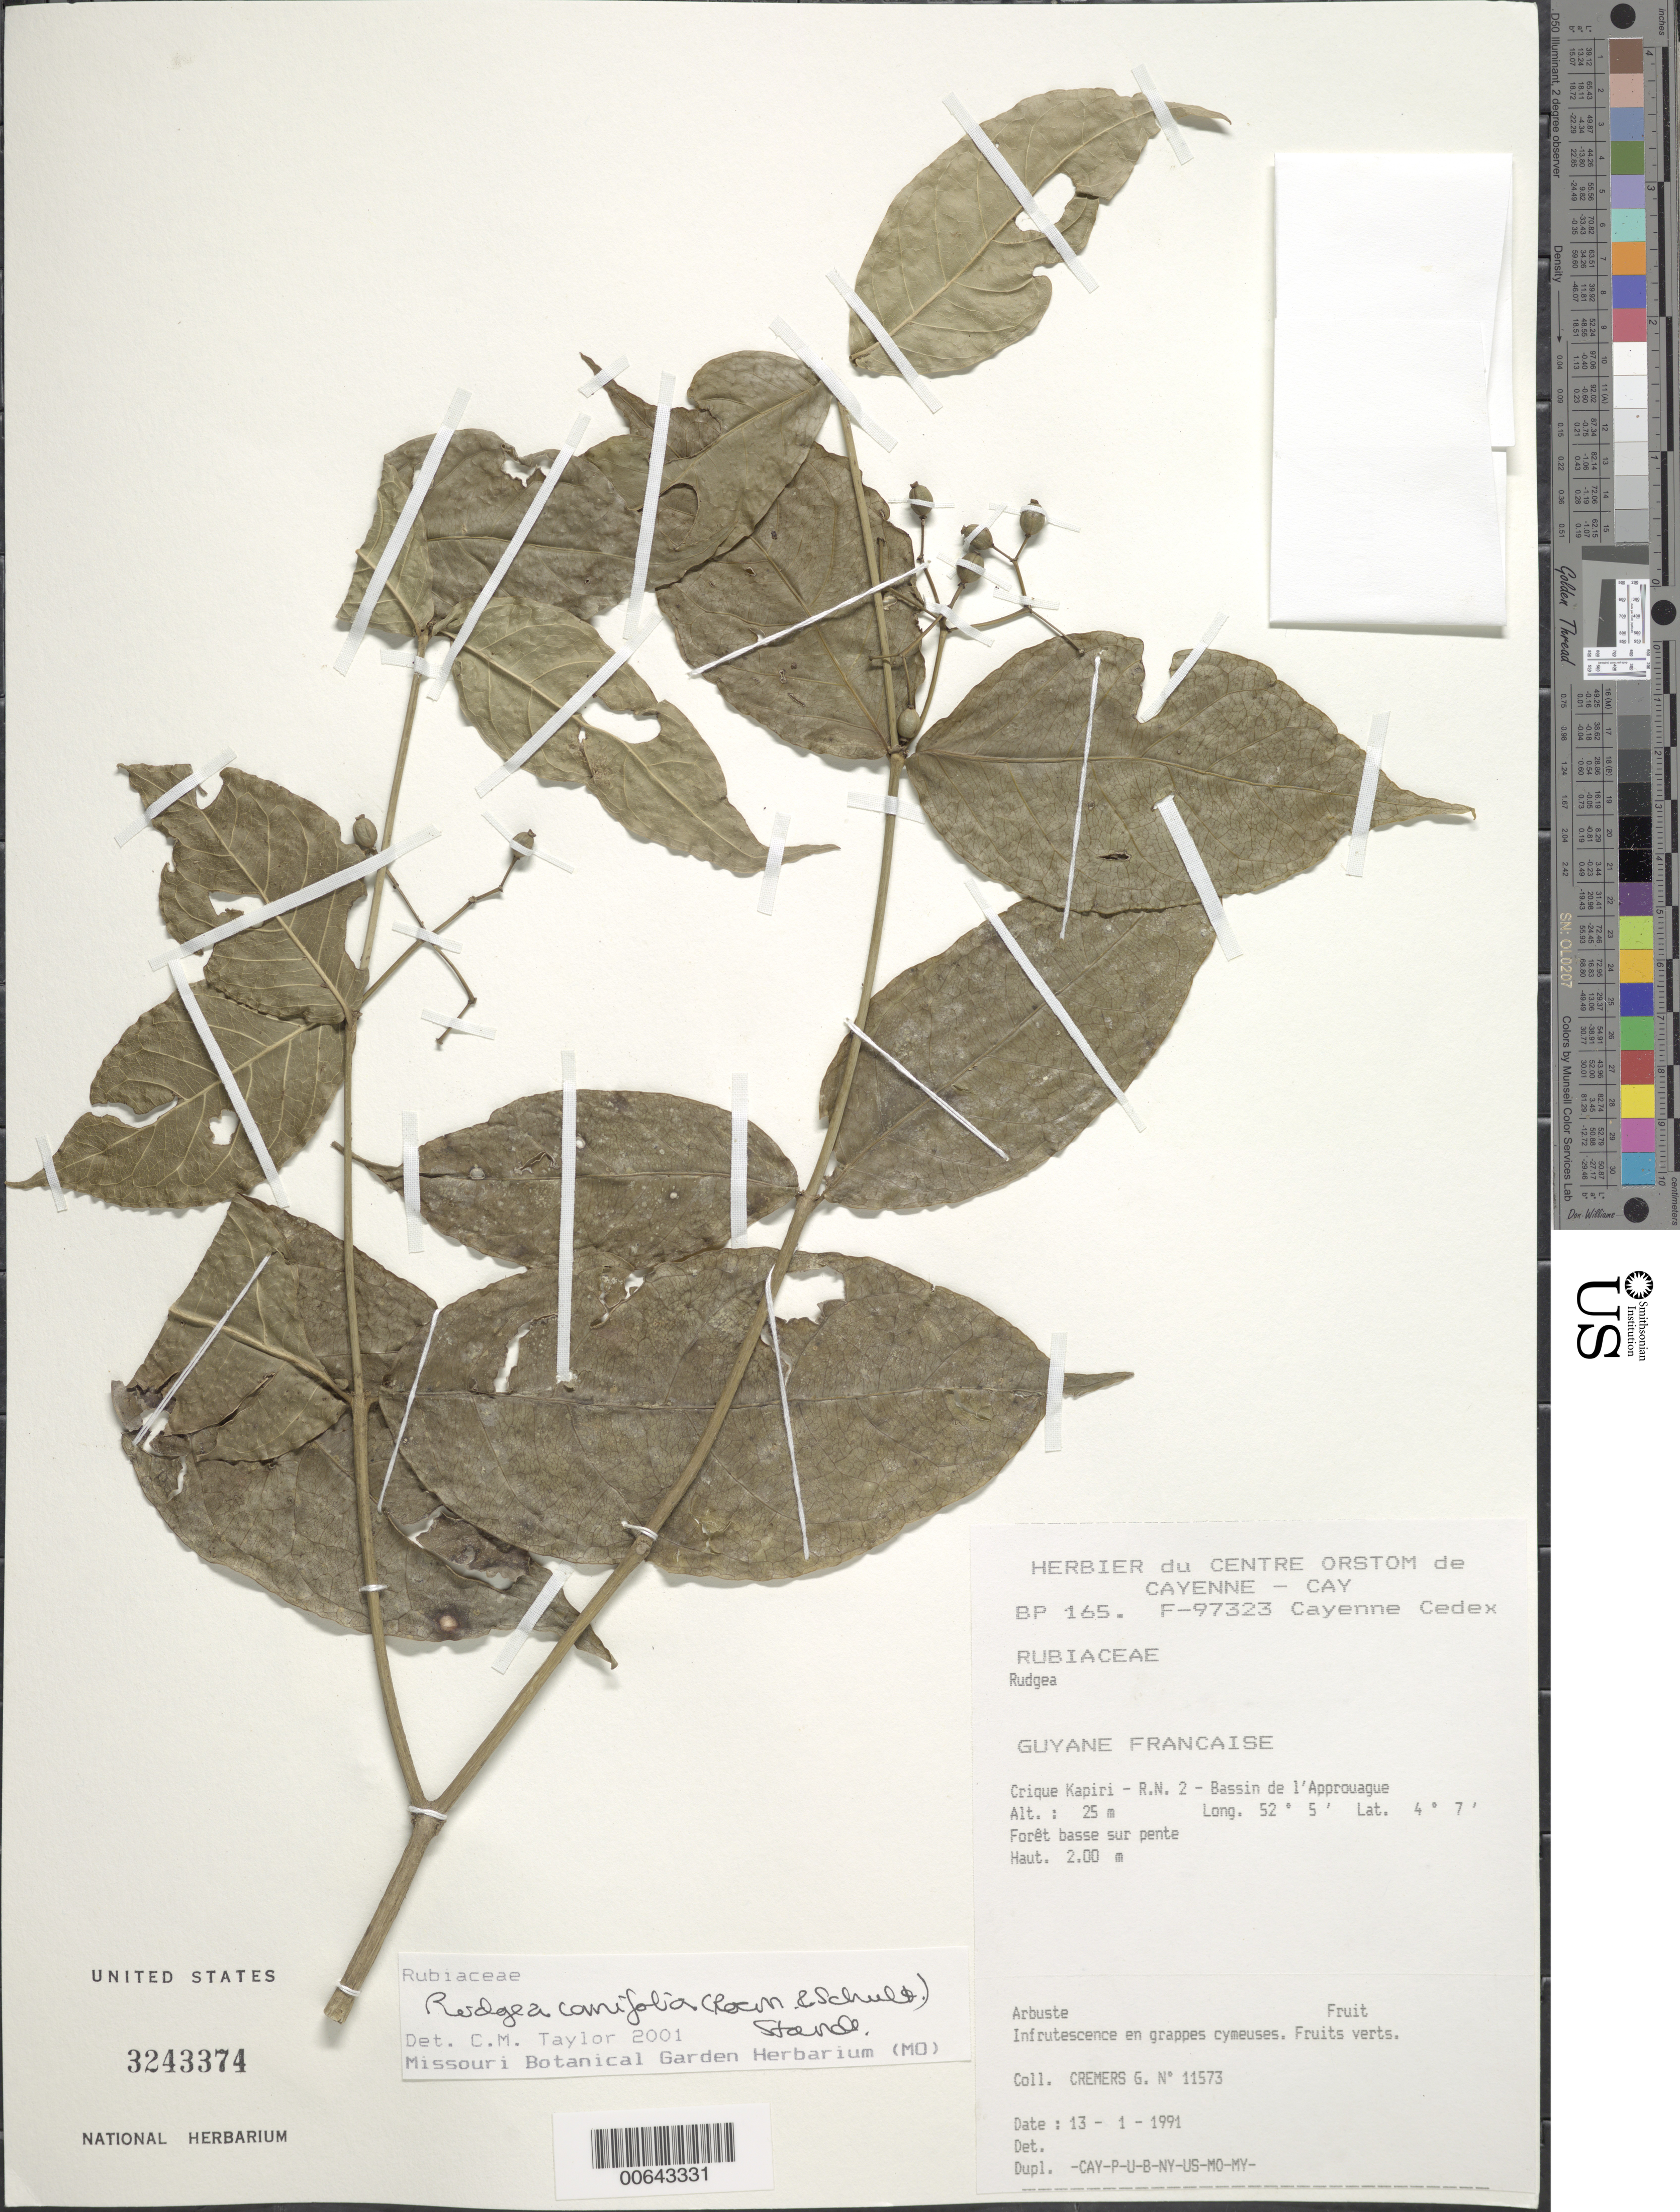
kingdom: Plantae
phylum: Tracheophyta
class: Magnoliopsida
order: Gentianales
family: Rubiaceae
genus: Rudgea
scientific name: Rudgea cornifolia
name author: (Kunth) Standl.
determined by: Taylor, Charlotte M.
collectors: G. Cremers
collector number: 11573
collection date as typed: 13-Jan-91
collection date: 1991-01-13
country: French Guiana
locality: Crique Kapiri, R.N. 2, Bassin de l'Approuague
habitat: Low altitude forest on slope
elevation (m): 25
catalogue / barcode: US 3243374